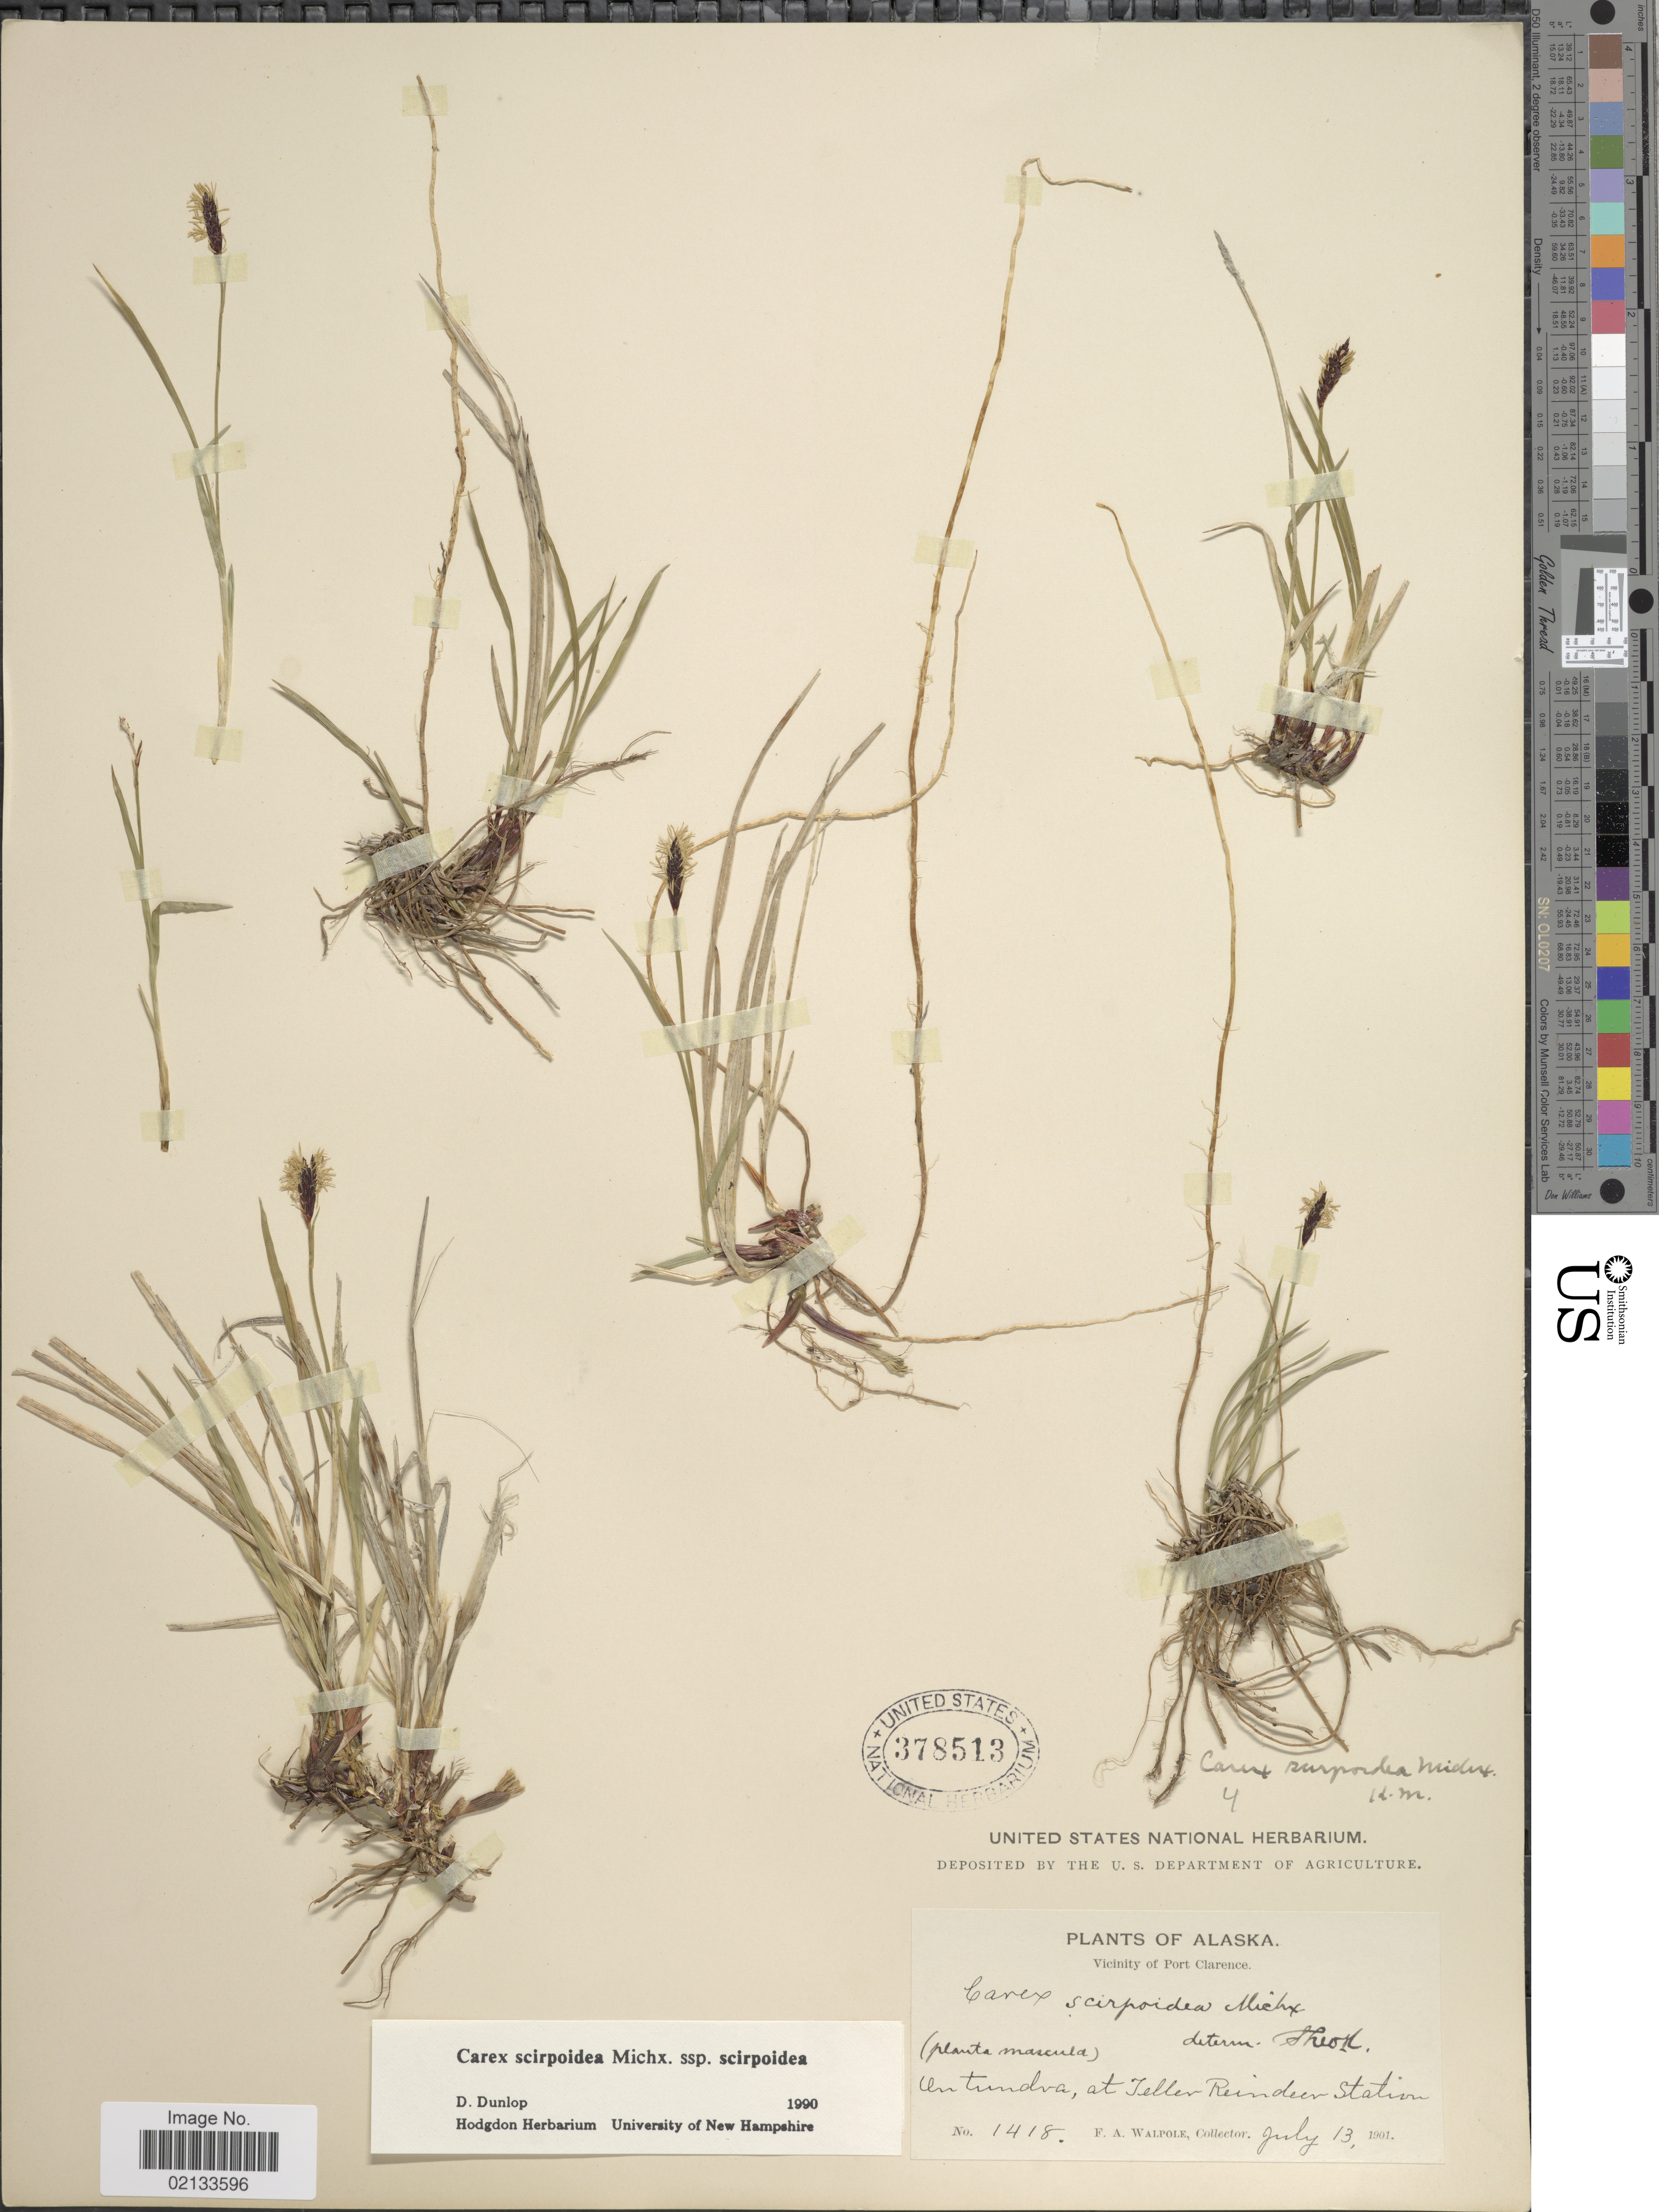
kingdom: Plantae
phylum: Tracheophyta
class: Liliopsida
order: Poales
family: Cyperaceae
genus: Carex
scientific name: Carex scirpoidea subsp. scirpoidea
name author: Michx.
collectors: F. Walpole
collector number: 1418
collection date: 1901-07-13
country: United States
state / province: Alaska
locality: Vicinity of Port Clarence, On tundra, at Teller Reindeer Station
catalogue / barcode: US 378513